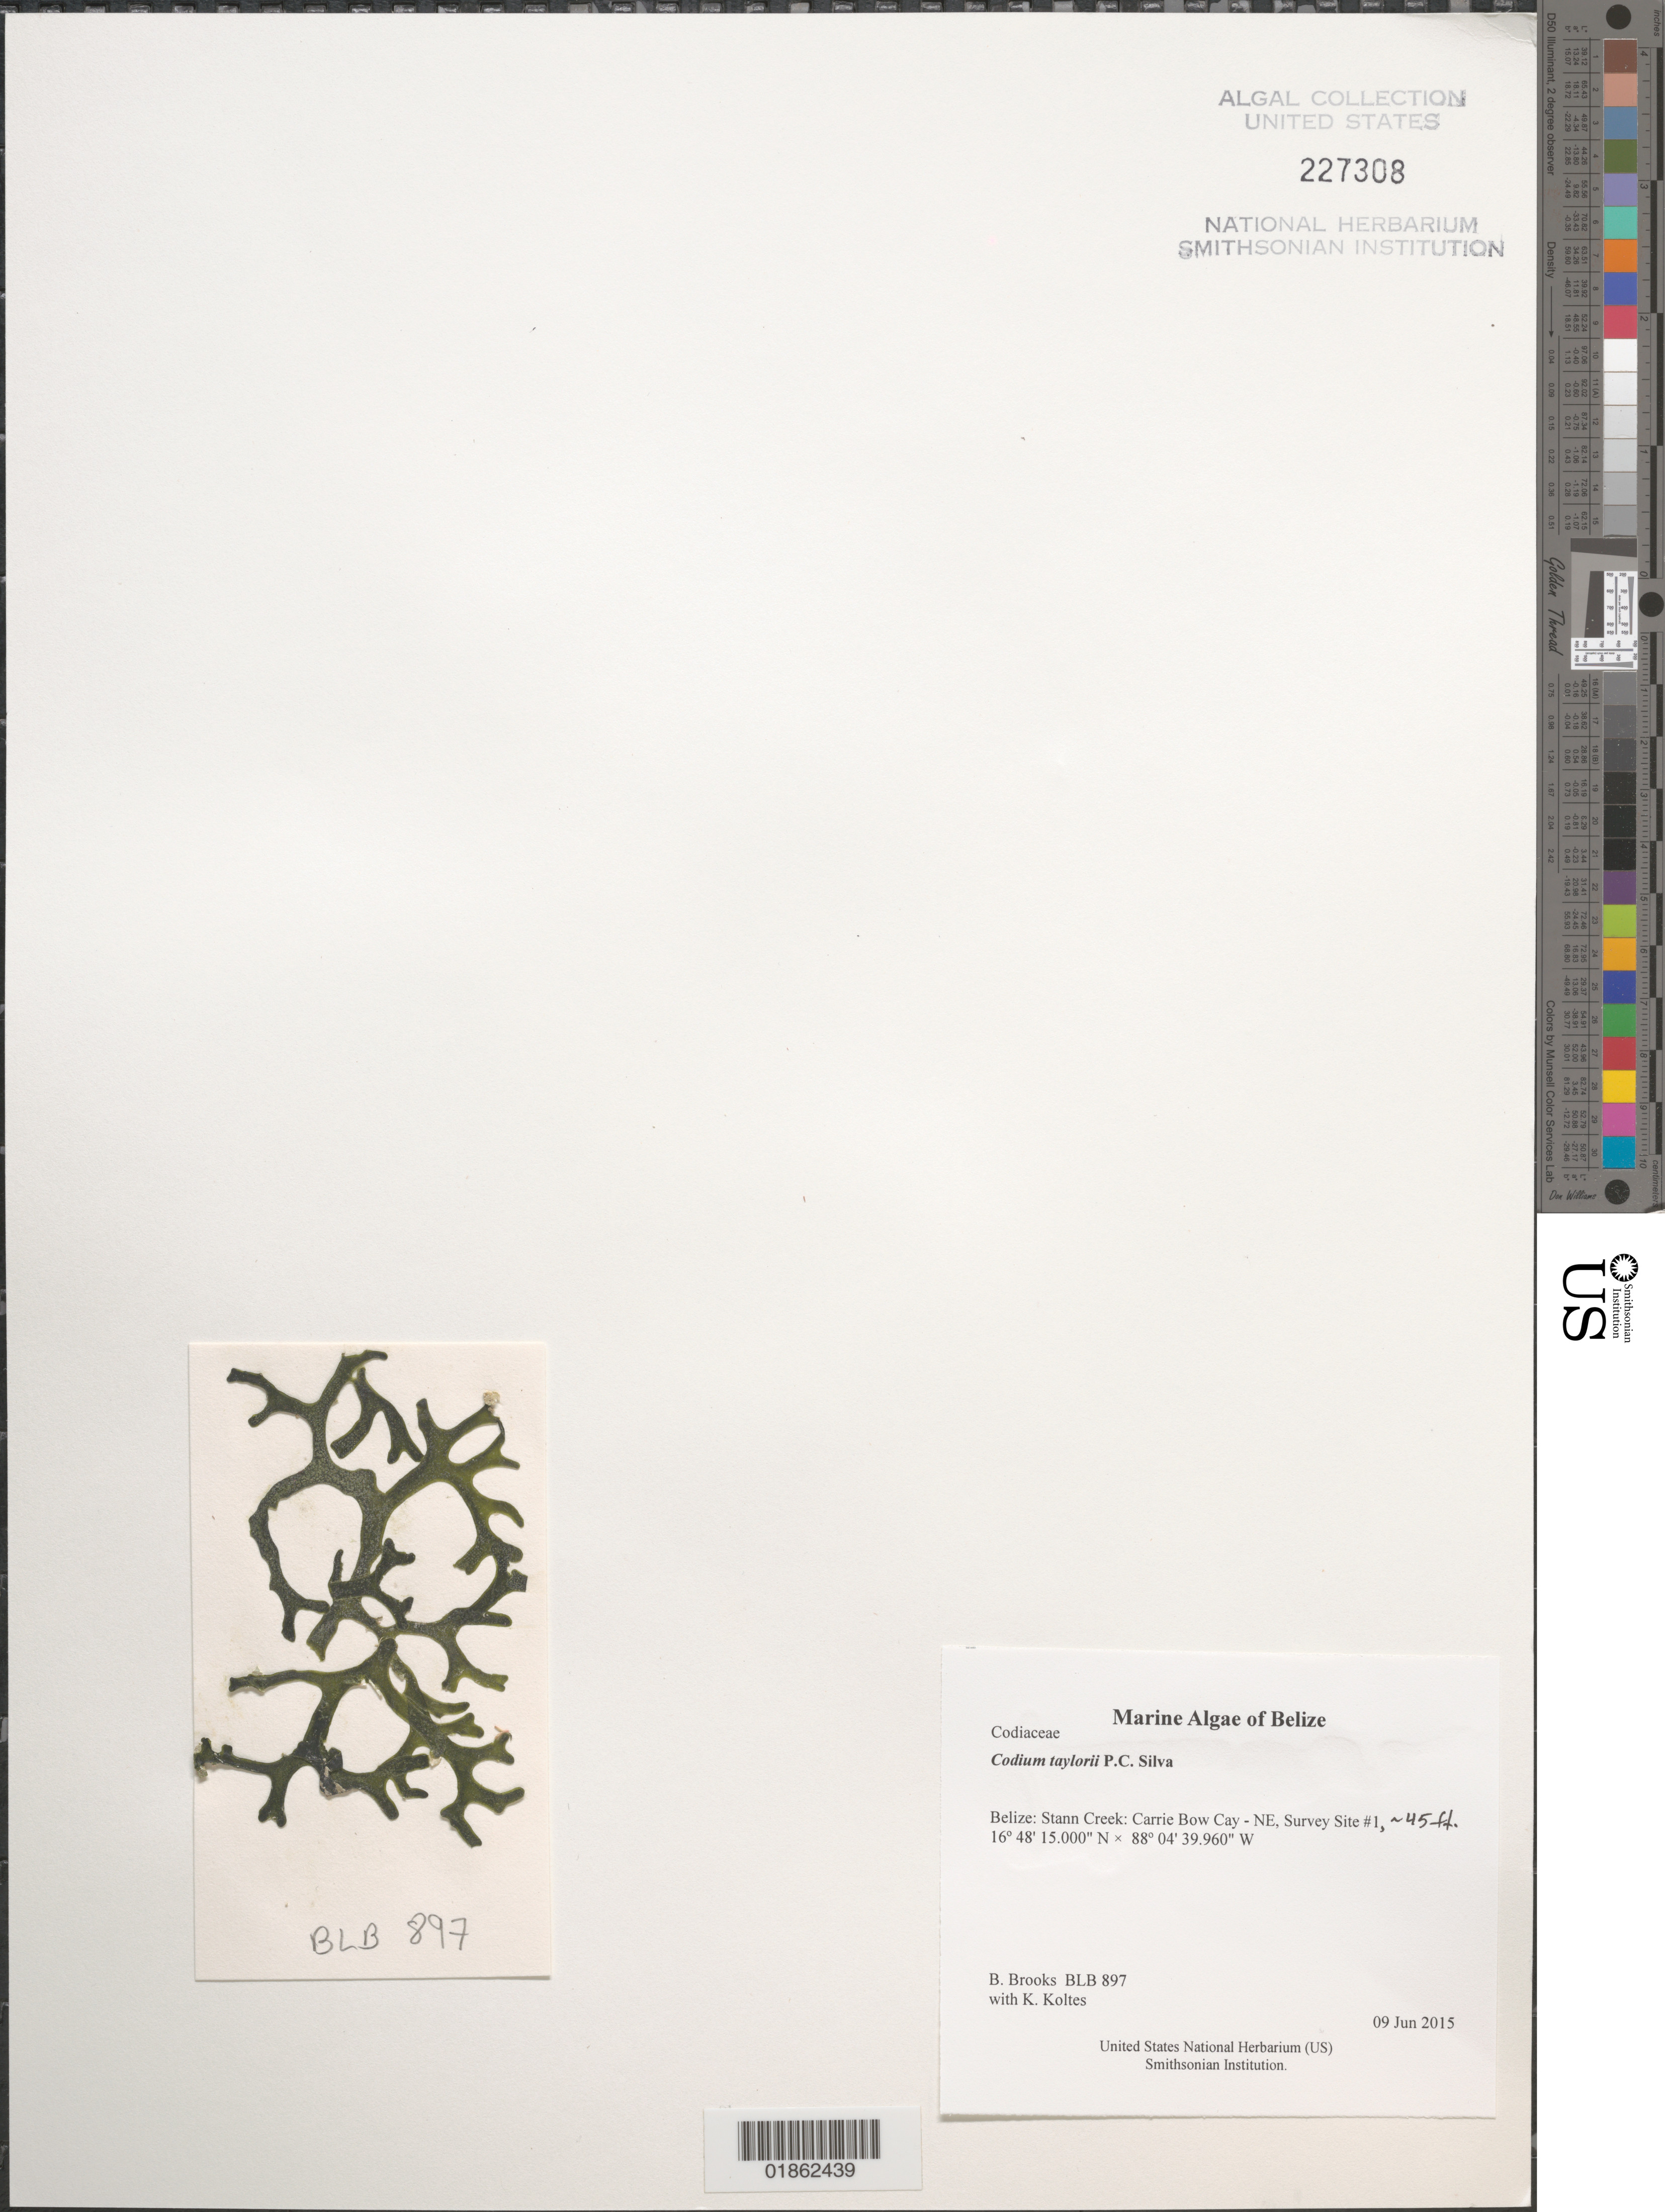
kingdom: Plantae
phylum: Chlorophyta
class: Ulvophyceae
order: Bryopsidales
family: Codiaceae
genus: Codium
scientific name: Codium repens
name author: P. Crouan & H. Crouan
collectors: B. Brooks & K. Koltes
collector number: BLB 897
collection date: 2015-06-09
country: Belize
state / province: Stann Creek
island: Carrie Bow Cay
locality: Carrie Bow Cay - NE, Survey Site #1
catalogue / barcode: US 227308